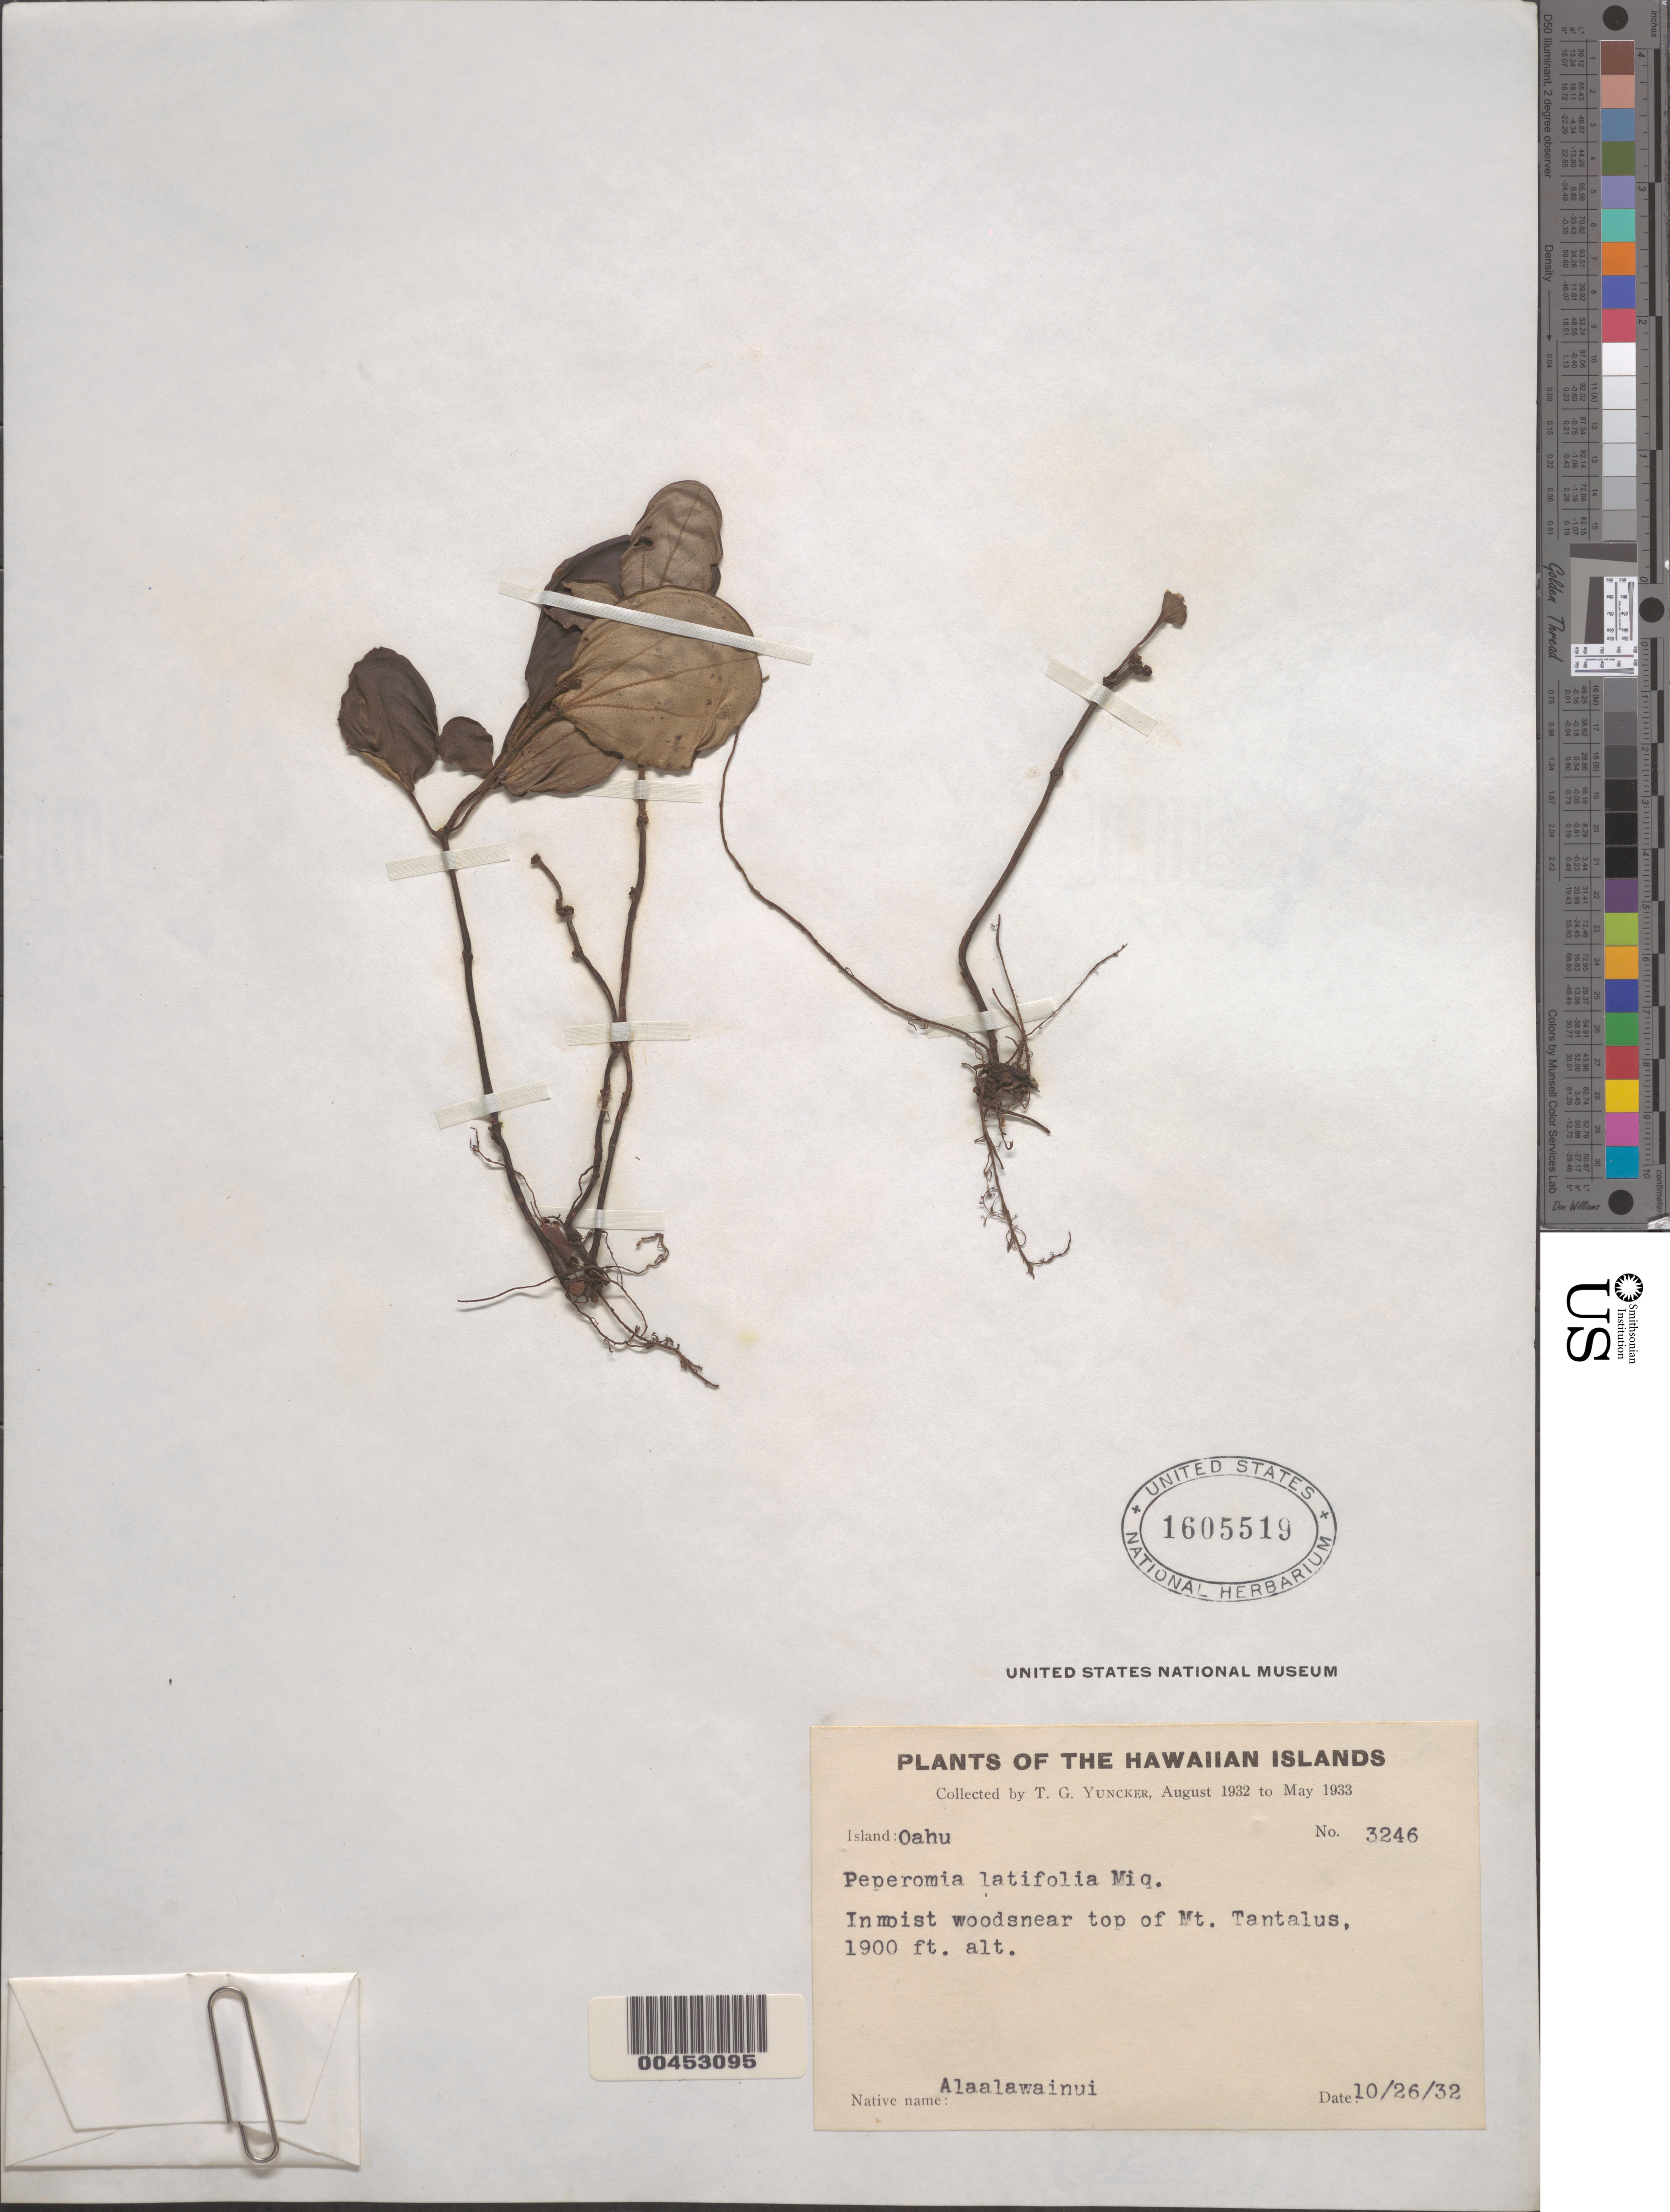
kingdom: Plantae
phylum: Tracheophyta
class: Magnoliopsida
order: Piperales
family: Piperaceae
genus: Peperomia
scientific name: Peperomia latifolia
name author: Miq.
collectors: T. G. Yuncker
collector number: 3246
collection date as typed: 26 Oct 1932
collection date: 1932-10-26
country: United States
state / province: Hawaii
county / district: Honolulu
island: Oahu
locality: Near top of Mt Tantalus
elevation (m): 579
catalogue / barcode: US 1605519